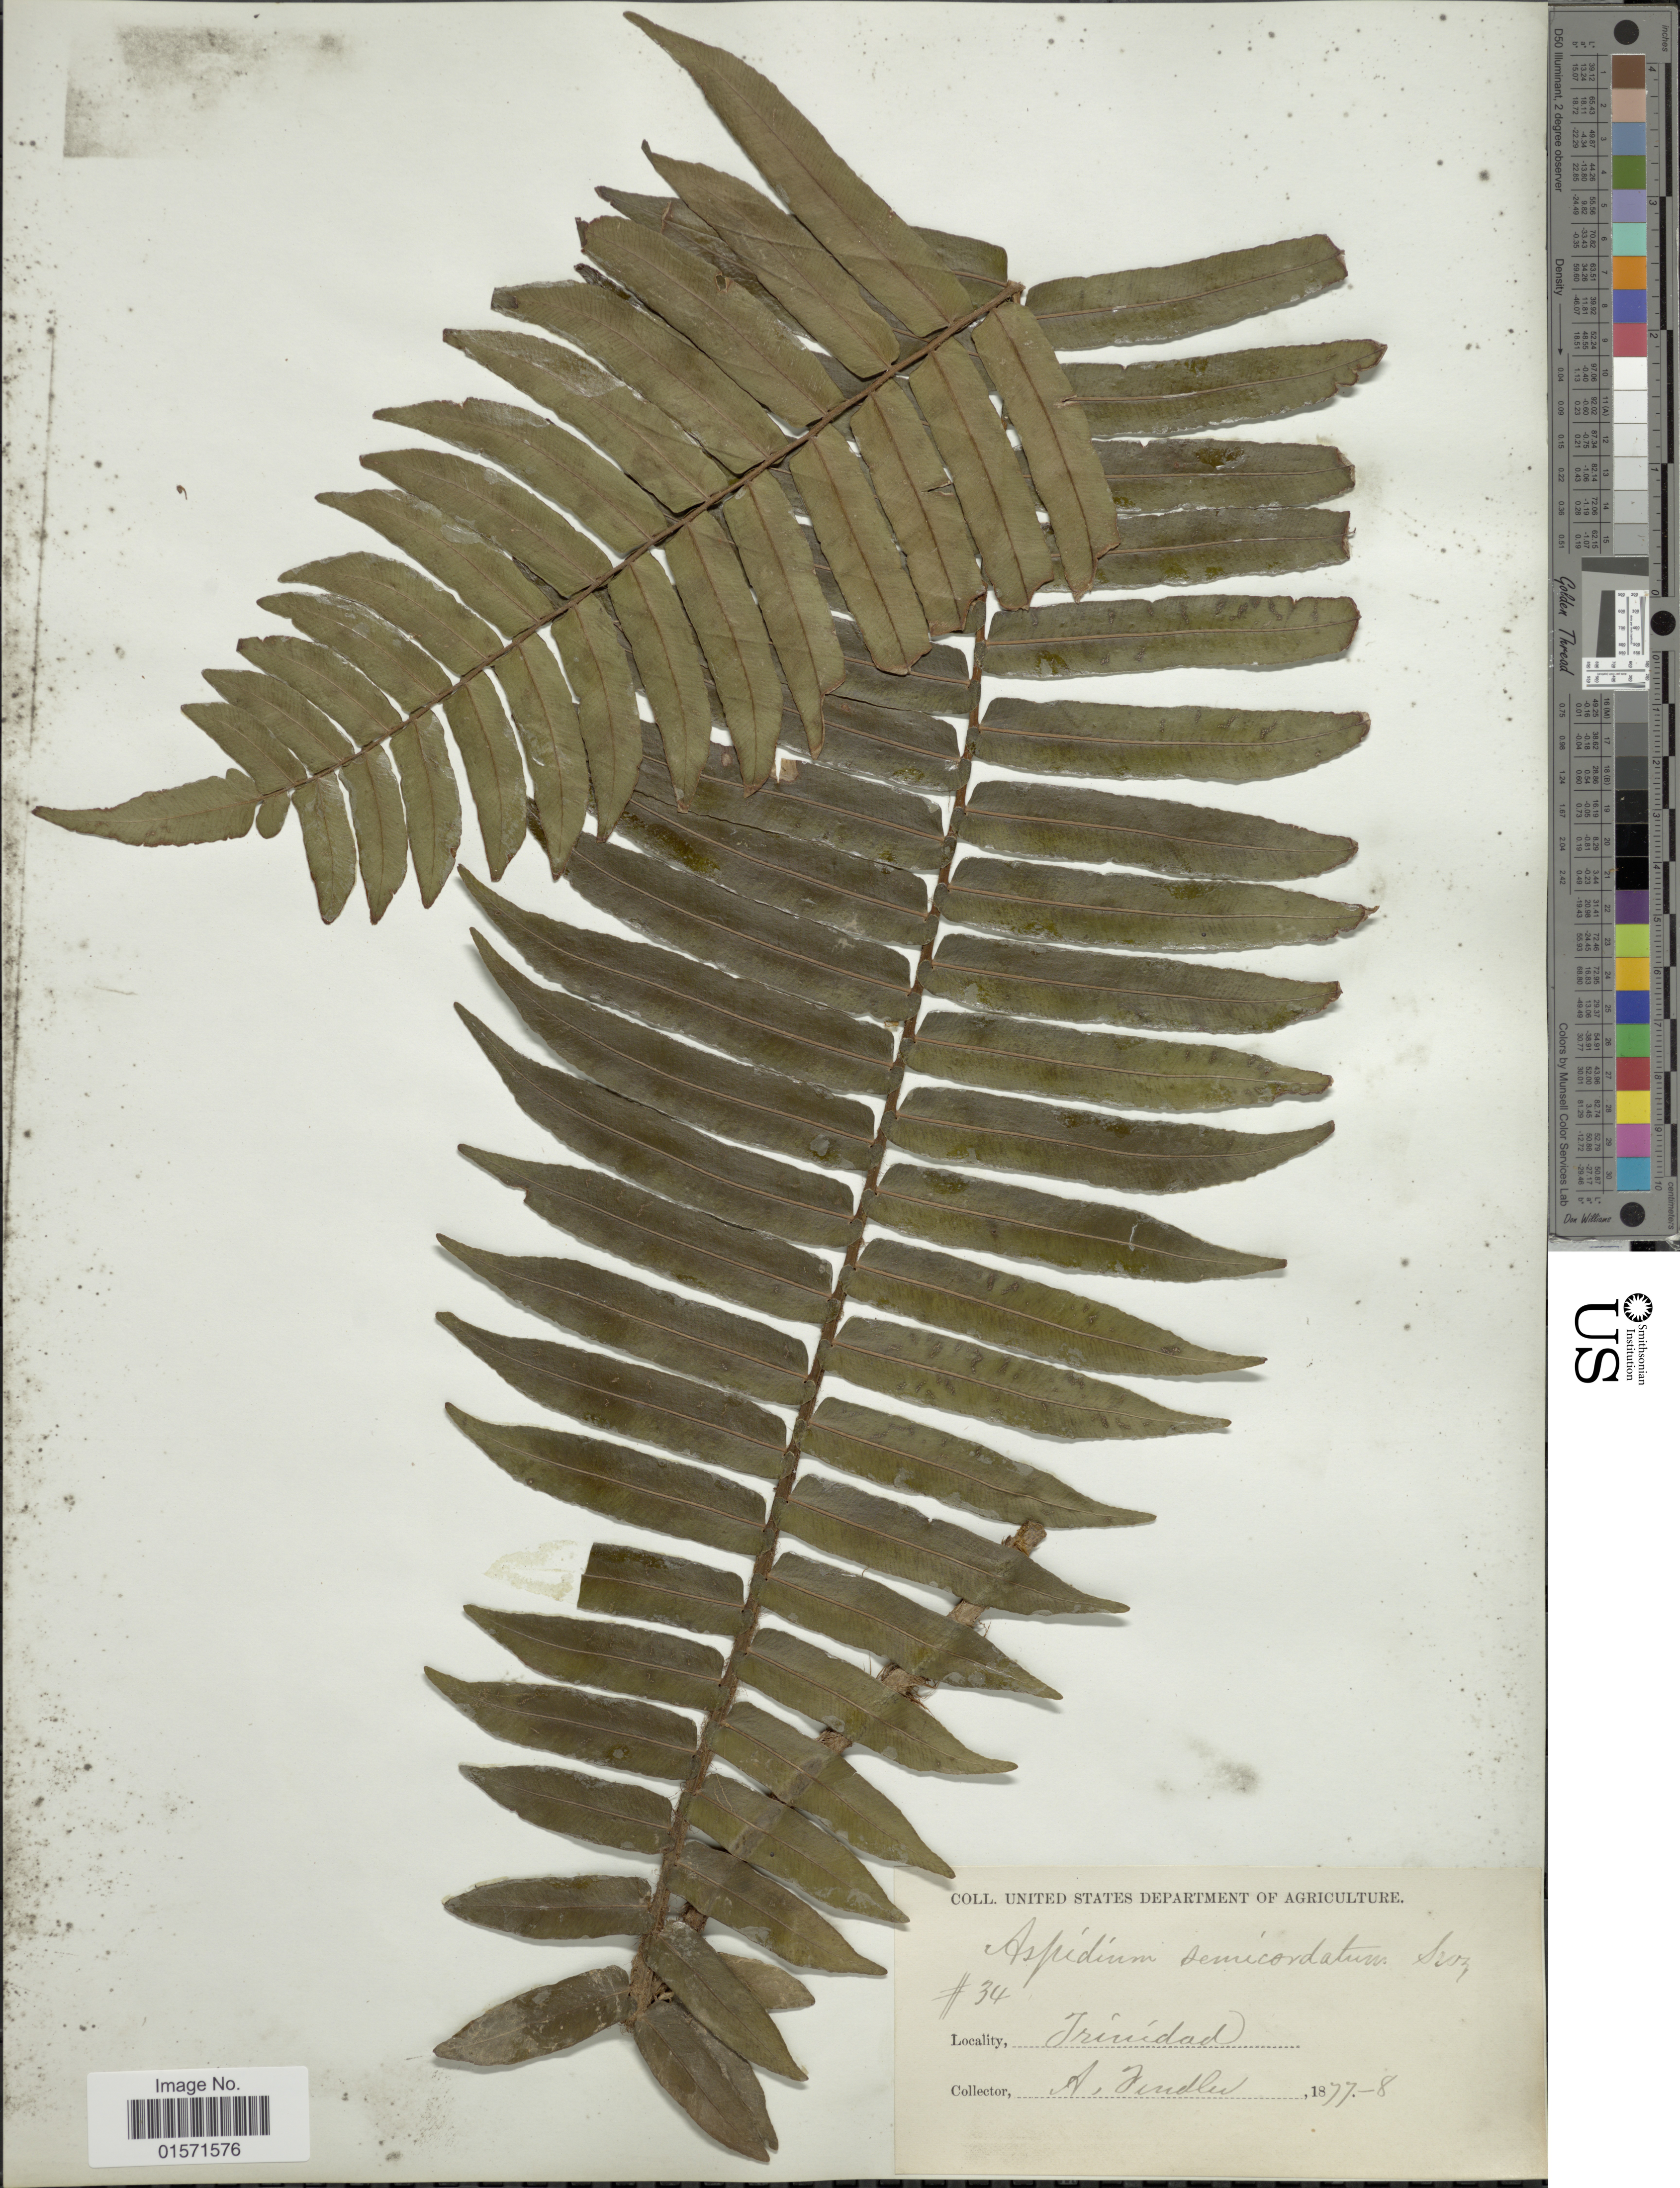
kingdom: Plantae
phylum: Tracheophyta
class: Polypodiopsida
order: Polypodiales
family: Lomariopsidaceae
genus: Cyclopeltis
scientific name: Cyclopeltis semicordata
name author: (Sw.) J. Sm.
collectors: A. Fendler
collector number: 34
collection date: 1877/1878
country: Trinidad and Tobago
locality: Trinidad